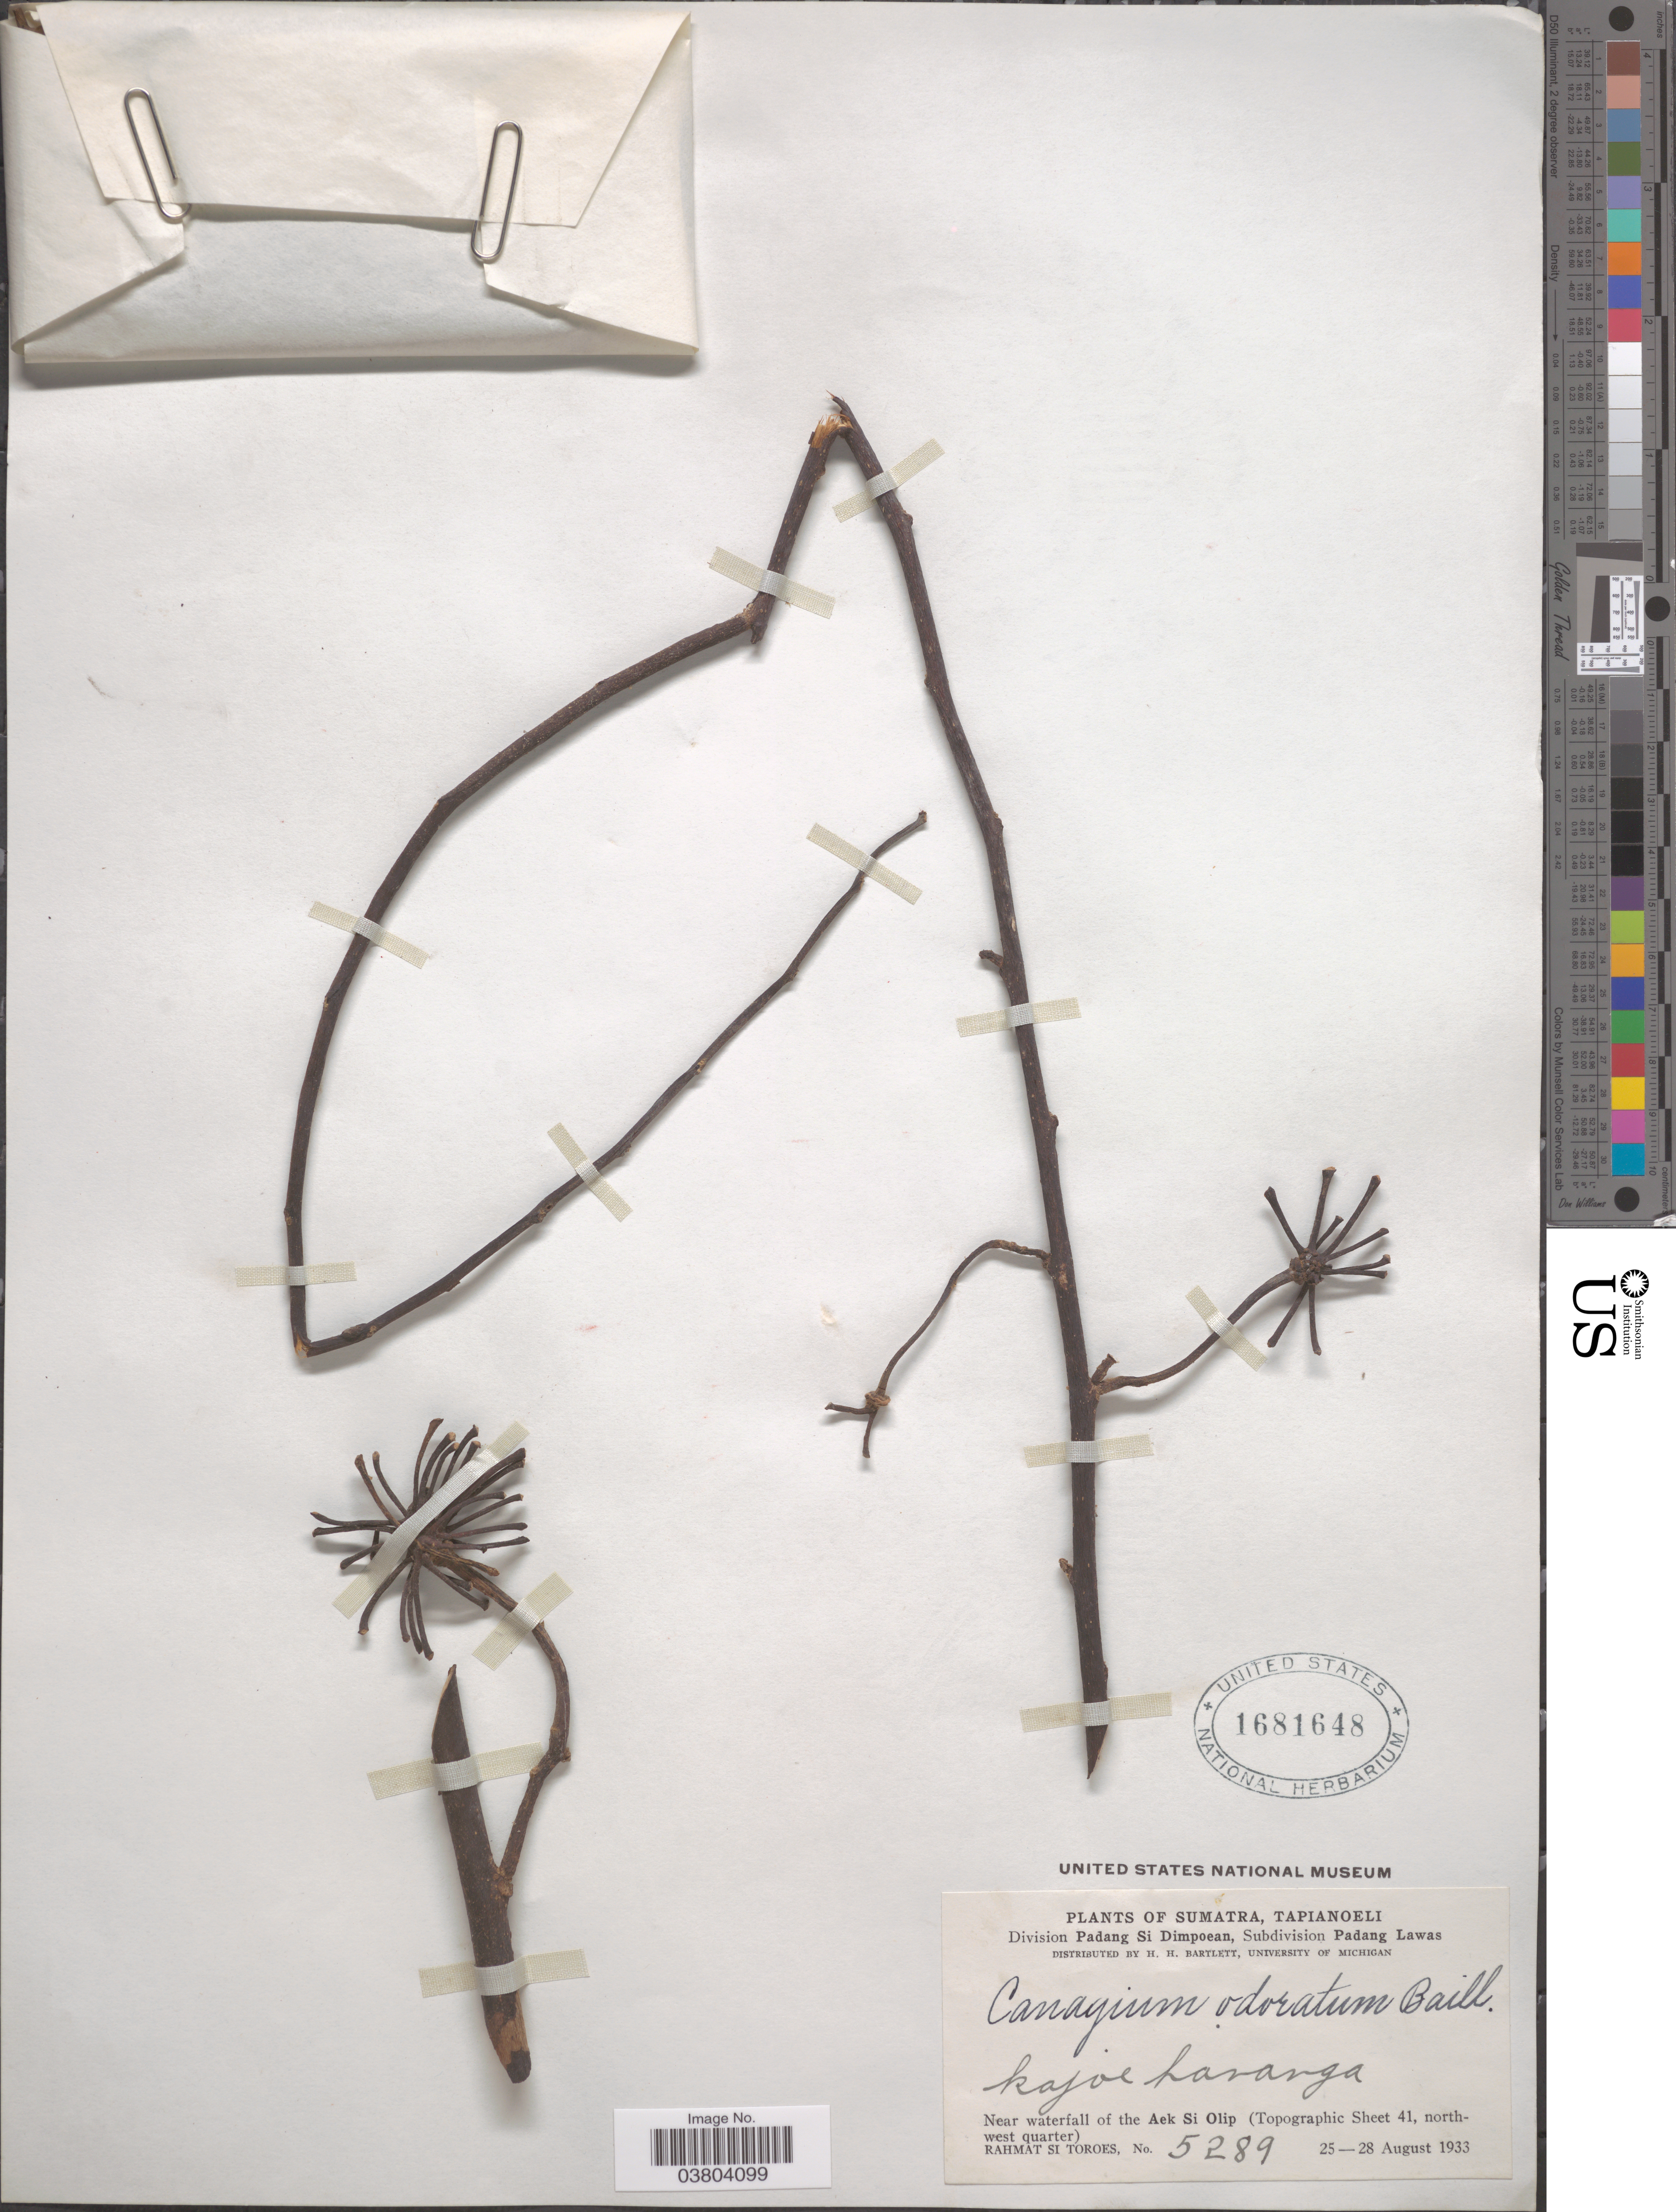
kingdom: Plantae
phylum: Tracheophyta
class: Magnoliopsida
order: Magnoliales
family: Annonaceae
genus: Cananga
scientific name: Cananga odorata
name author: (Lam.) Hook. f. & Thomson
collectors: Rahmat Si Boeea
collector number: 5289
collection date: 1933-08-25/1933-08-28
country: Indonesia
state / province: Sumatra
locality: Tapianoeli. Division Padang Si Dimpoean, Subdivision Padang Lawas. Kajoe Lananga [interpreted]. Near waterfall of the Aek Si Olip (Topographic Sheet 41, northwest quarter).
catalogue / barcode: US 1681648